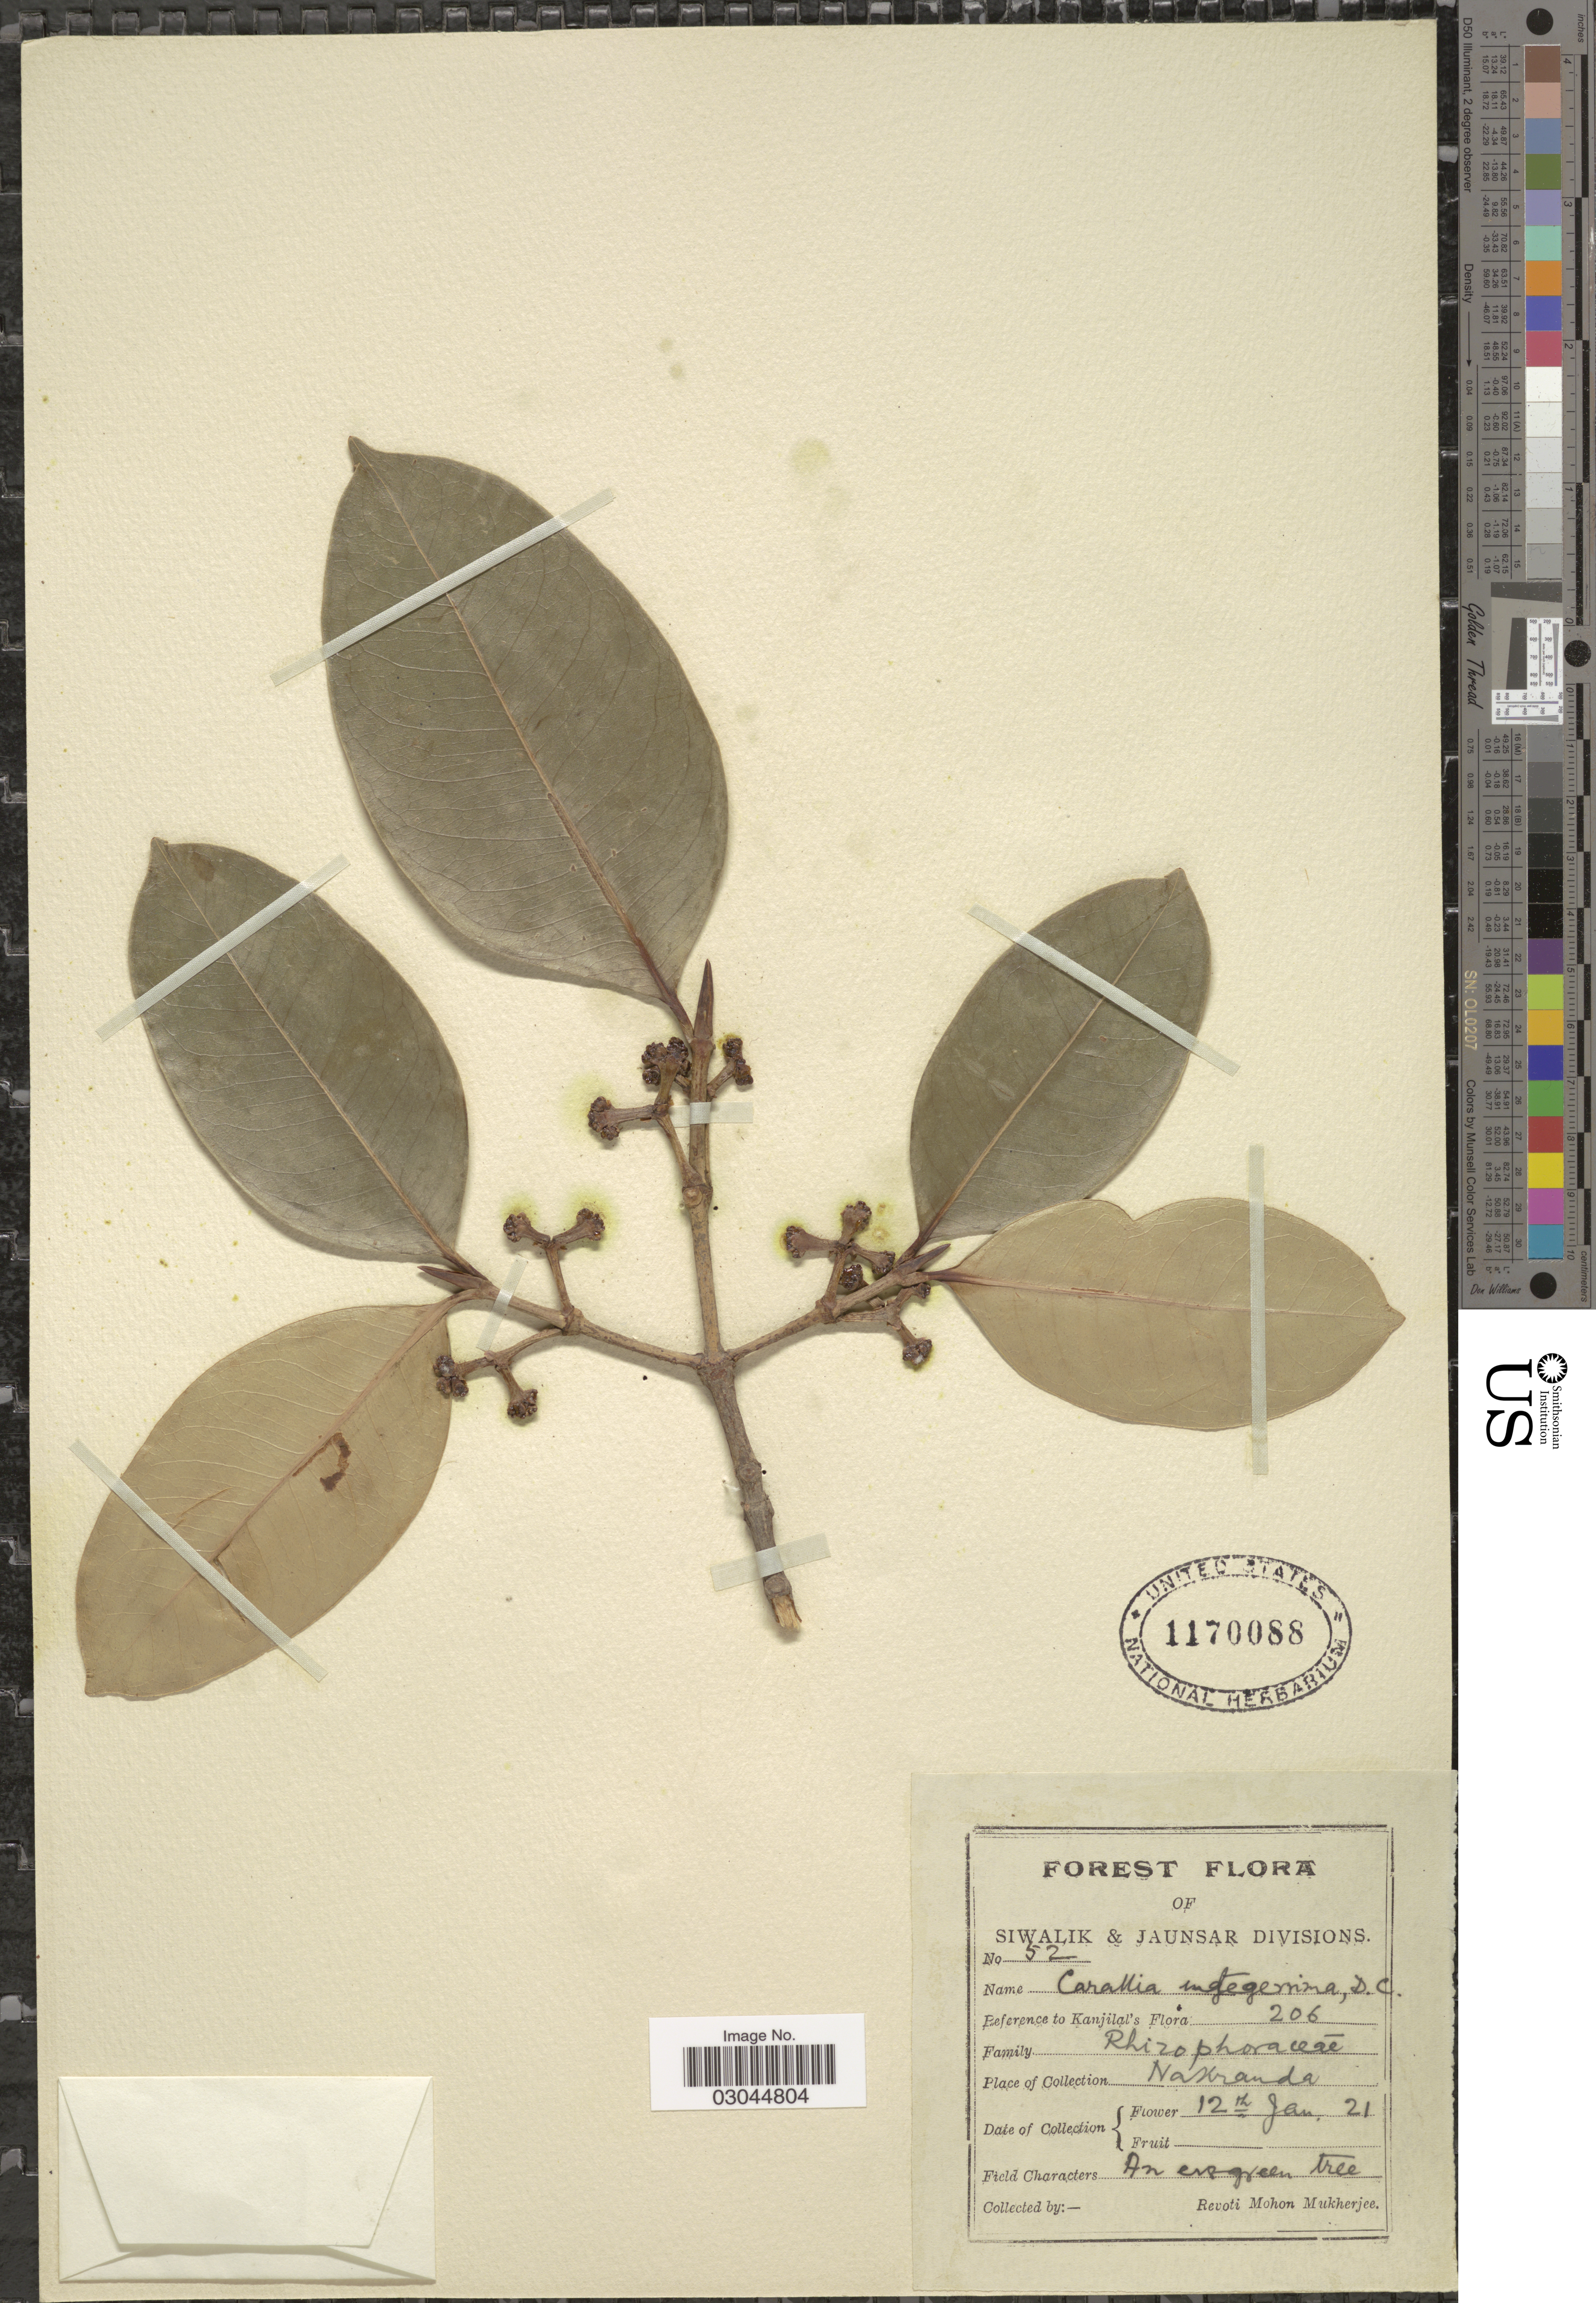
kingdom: Plantae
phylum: Tracheophyta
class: Magnoliopsida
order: Malpighiales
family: Rhizophoraceae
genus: Carallia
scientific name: Carallia integerrima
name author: DC.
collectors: R. Mukherjee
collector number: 52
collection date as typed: Transcribed d/m/y: 12/1/21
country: India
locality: Nakrauda.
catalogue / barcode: US 1170088